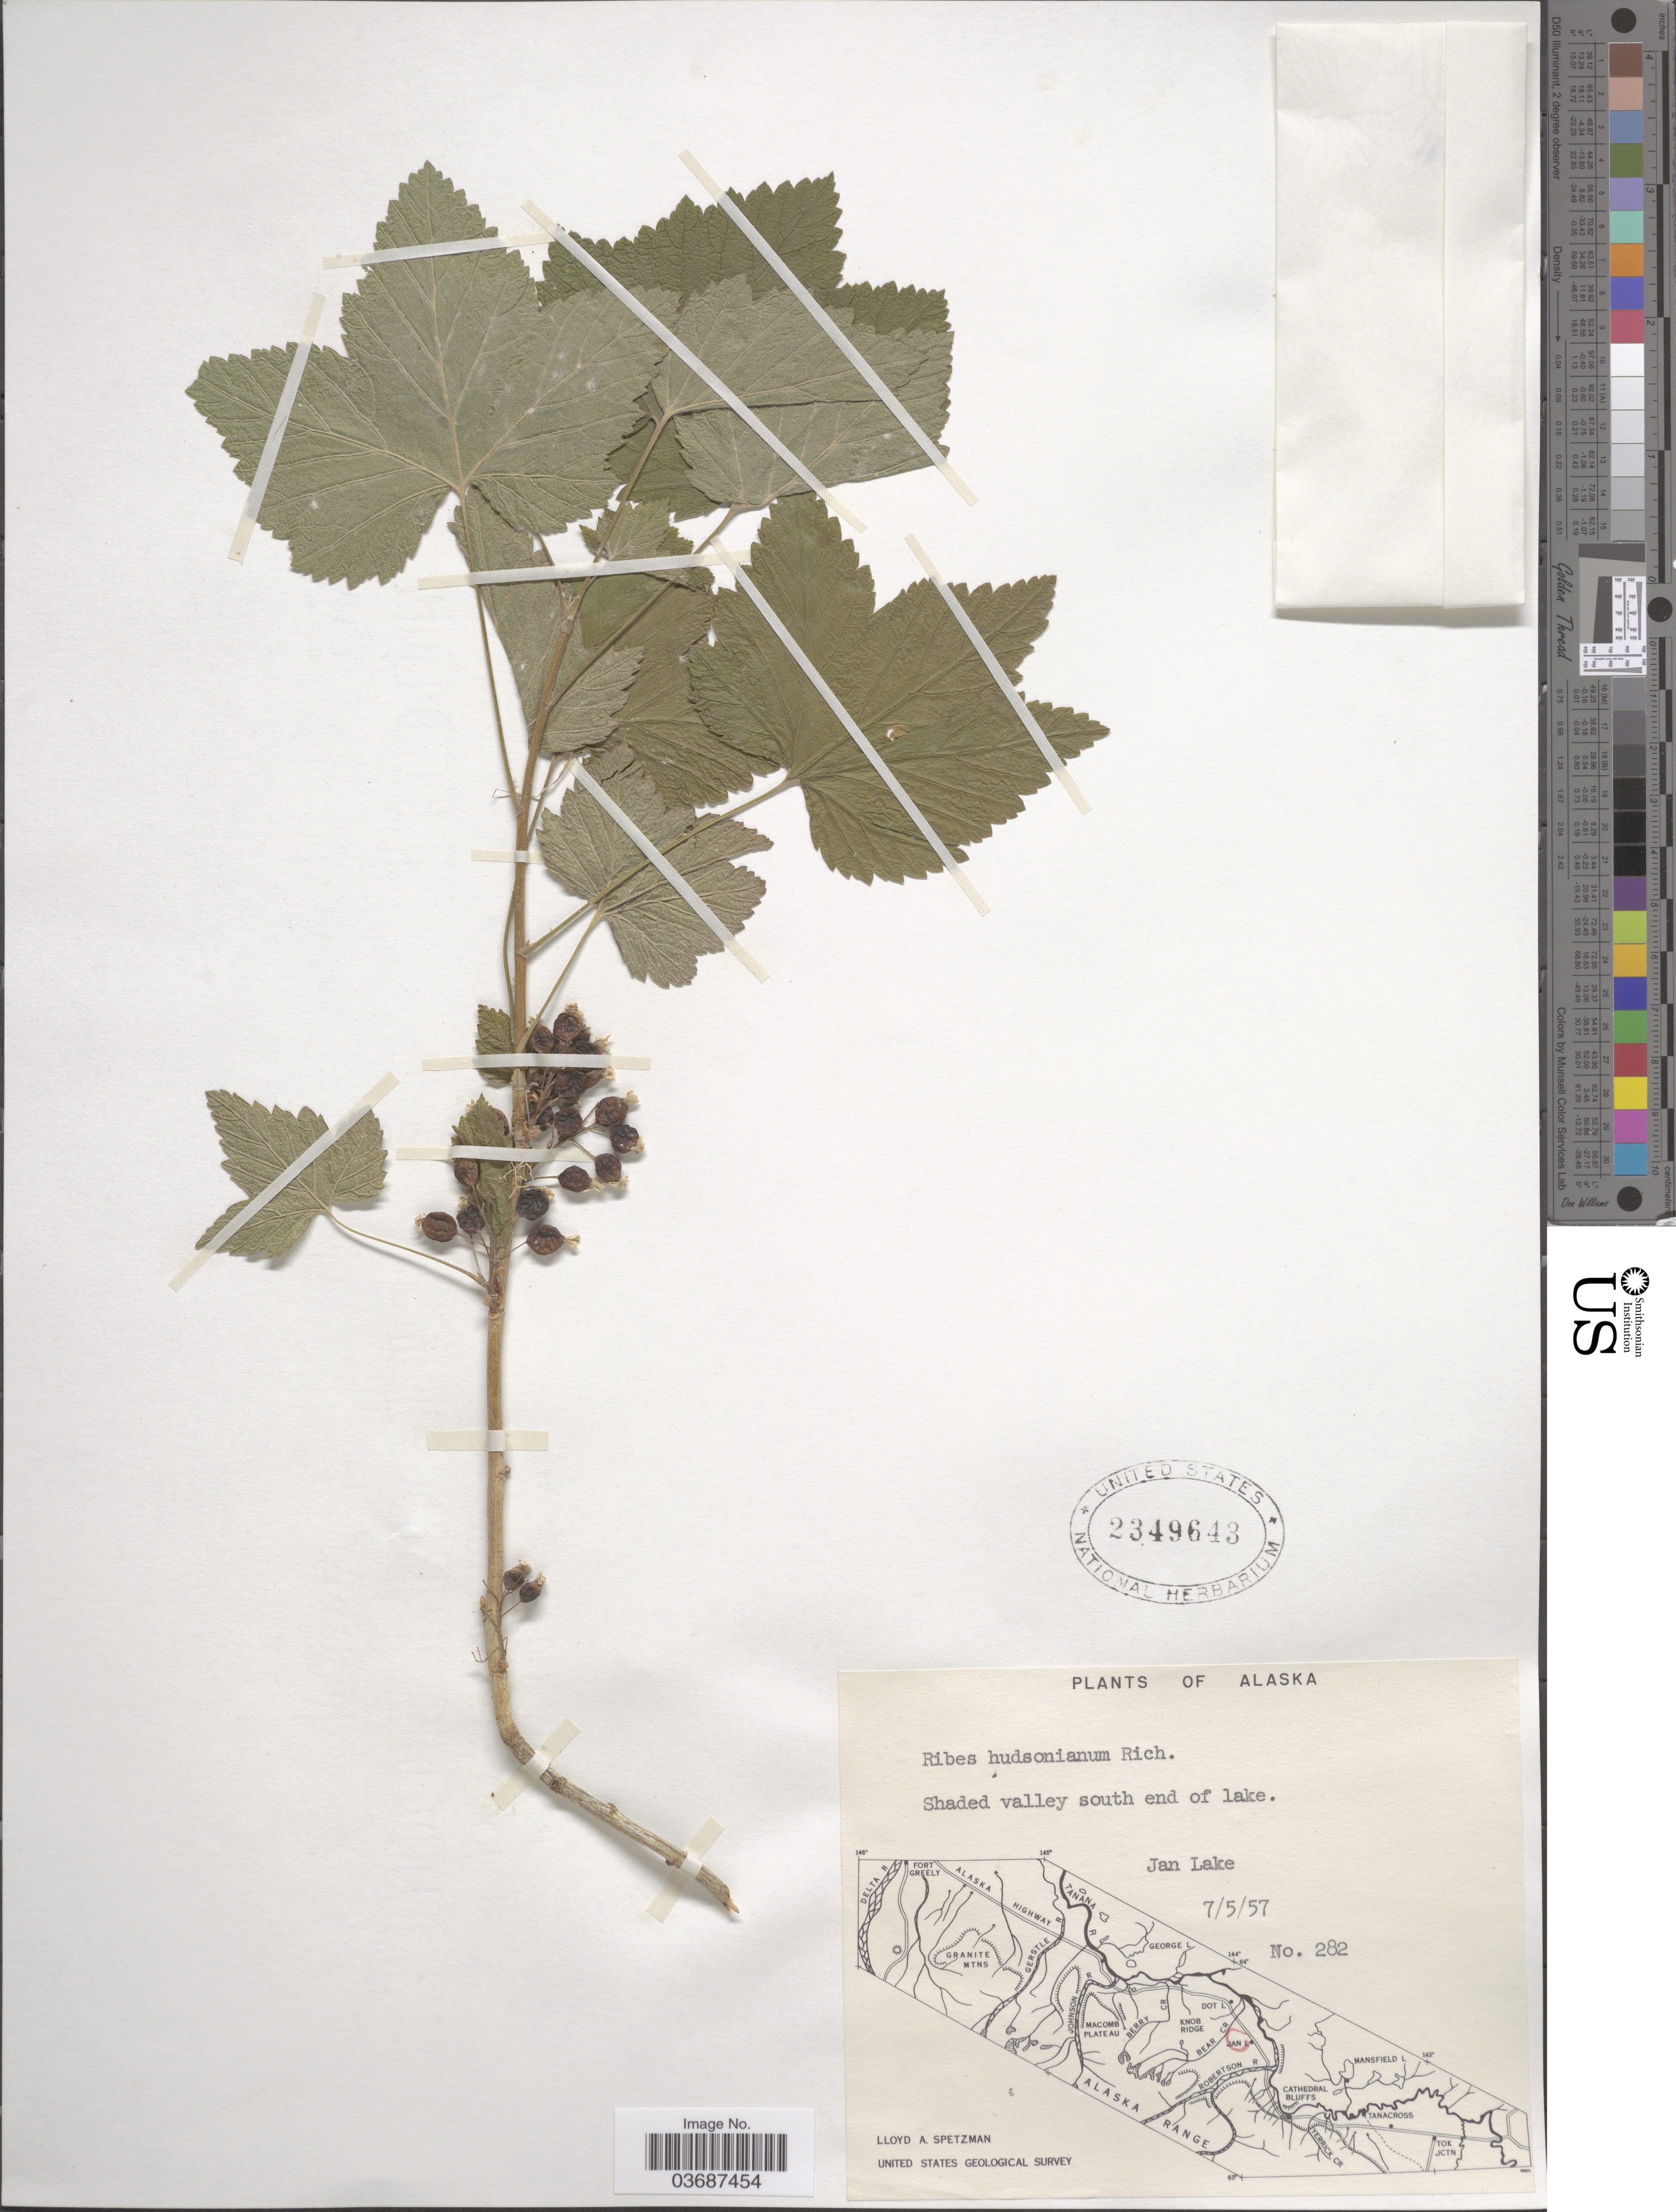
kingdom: Plantae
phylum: Tracheophyta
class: Magnoliopsida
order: Saxifragales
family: Grossulariaceae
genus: Ribes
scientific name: Ribes hudsonianum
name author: Richardson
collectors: L. Spetzman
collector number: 282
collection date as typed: Transcribed d/m/y: 5/7/57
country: United States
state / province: Alaska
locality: Shaded valley south end of lake. Jan Lake. United States Geological Survey.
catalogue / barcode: US 2349643